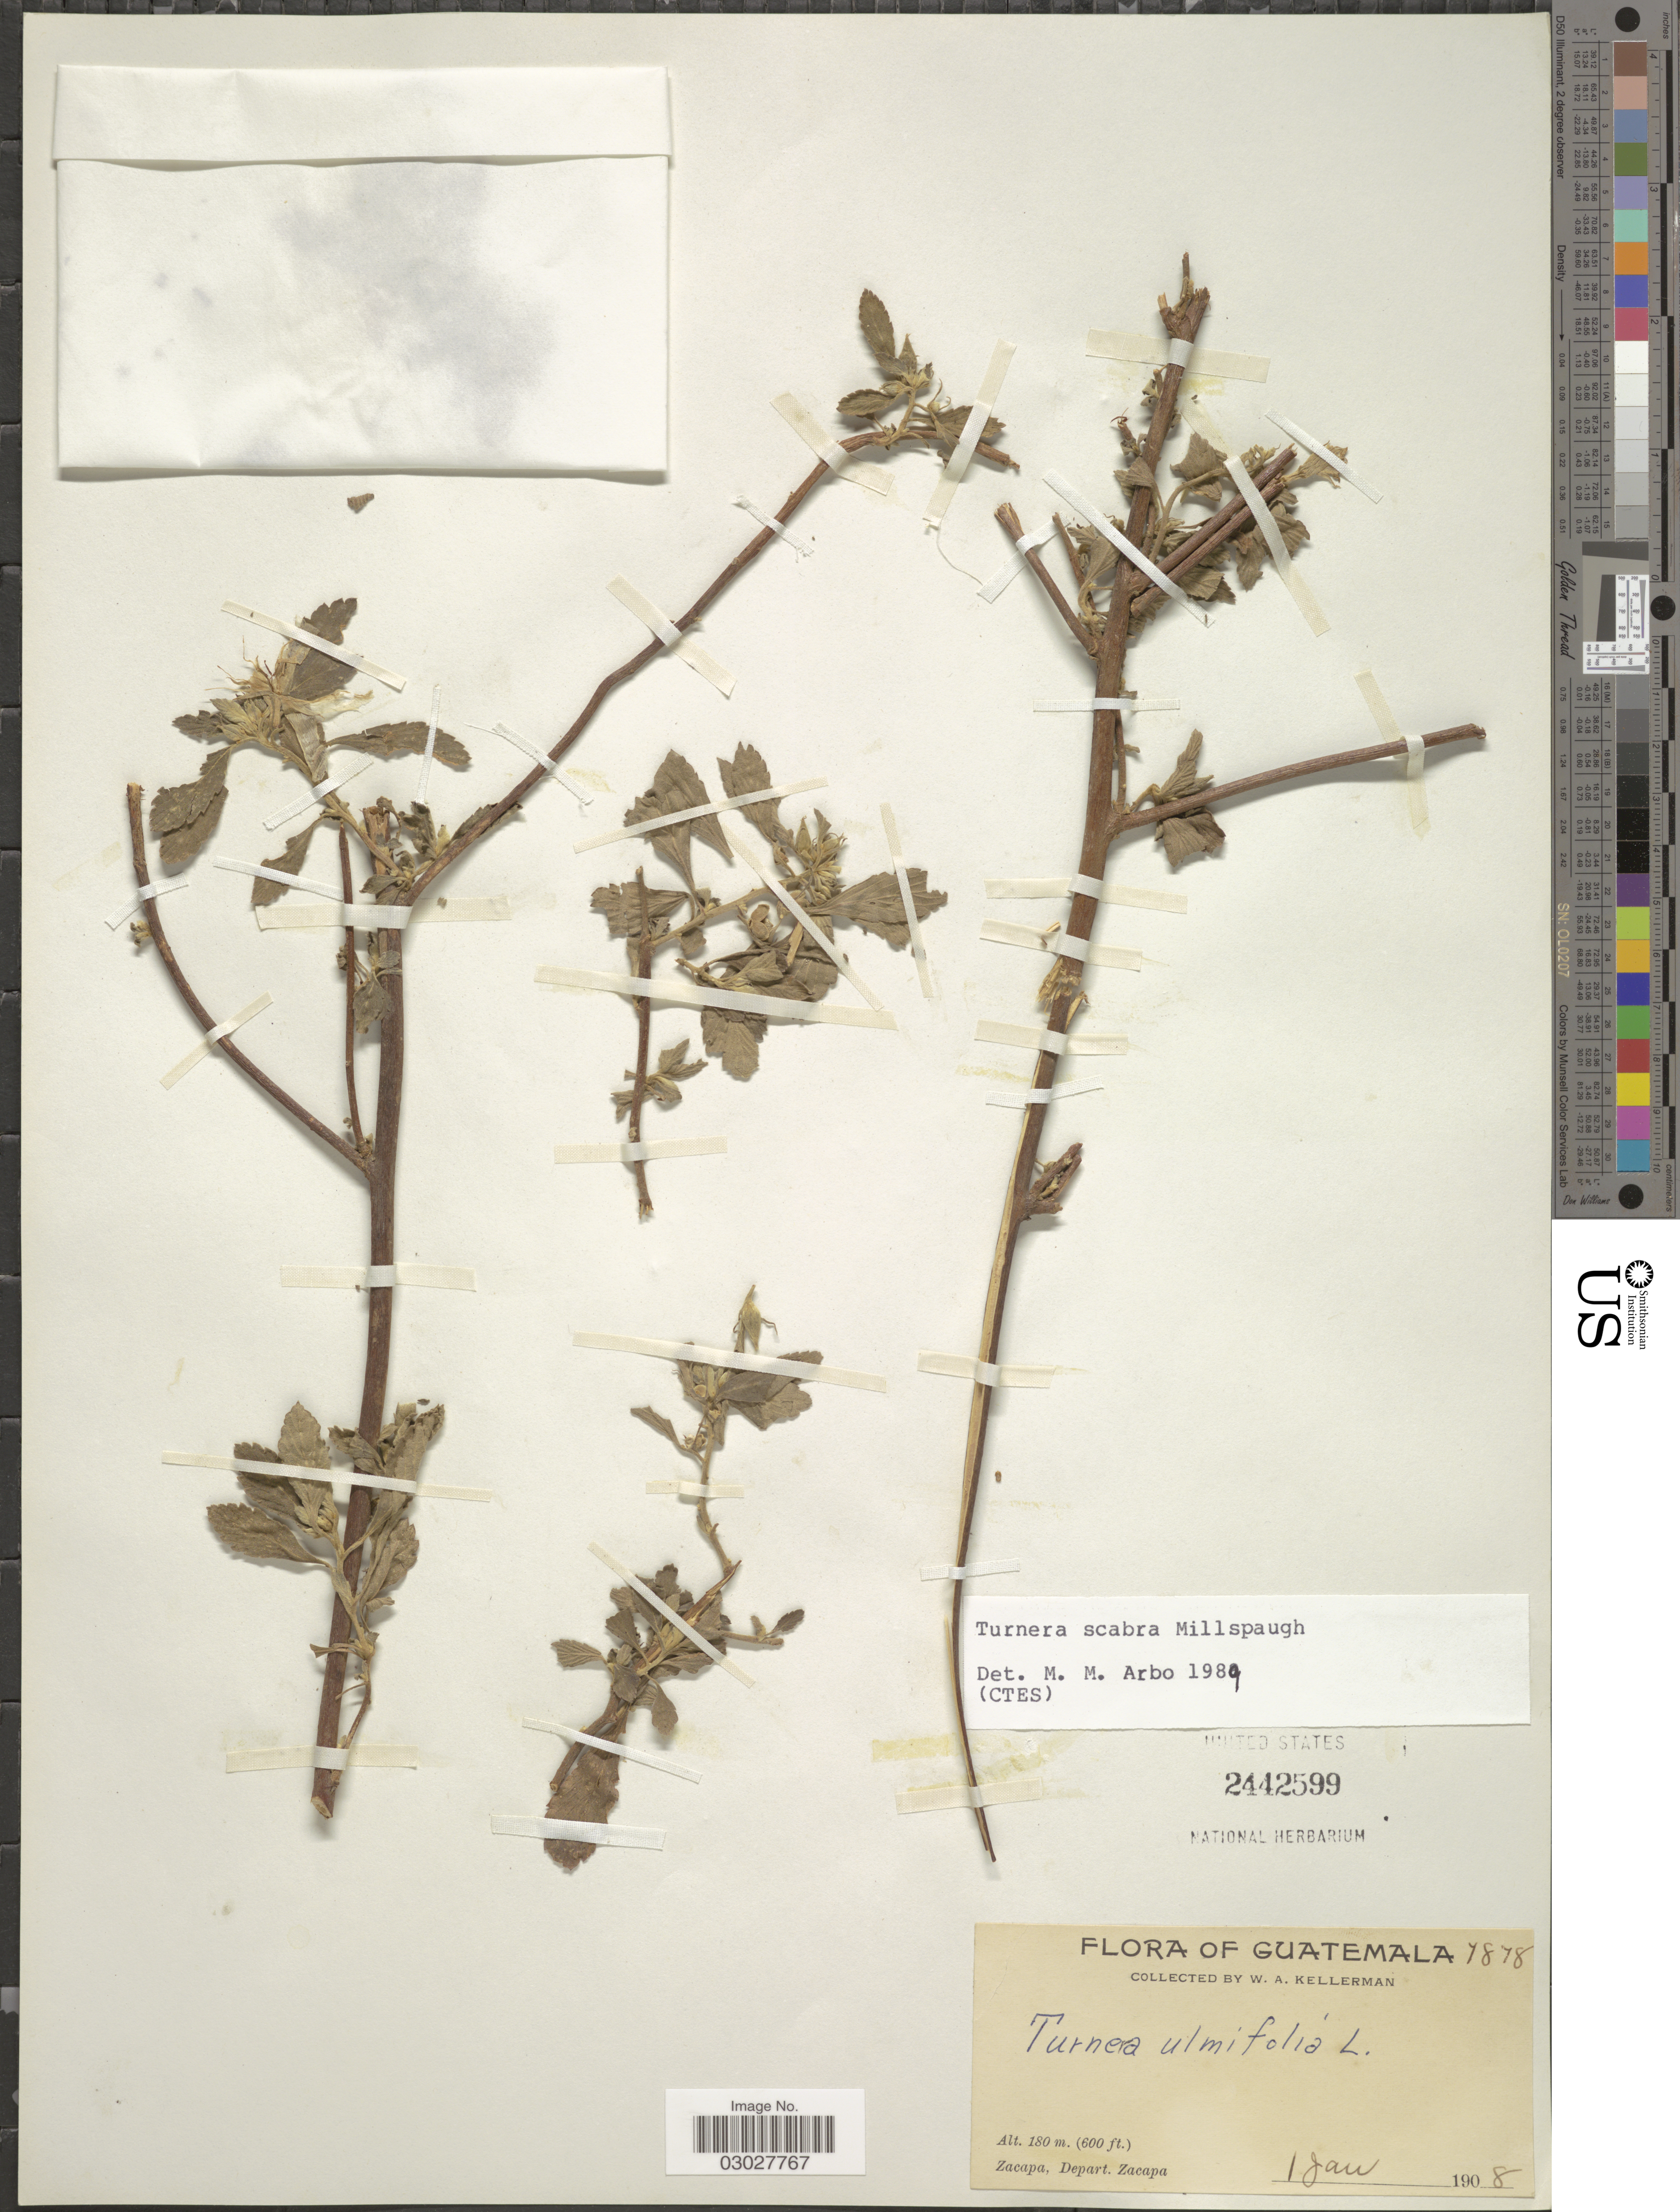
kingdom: Plantae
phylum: Tracheophyta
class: Magnoliopsida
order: Malpighiales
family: Turneraceae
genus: Turnera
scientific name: Turnera scabra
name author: Millsp.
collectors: W. Kellerman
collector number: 7878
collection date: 1908-01-01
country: Guatemala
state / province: Zacapa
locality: Depart. Zacapa.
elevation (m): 183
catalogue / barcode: US 2442599